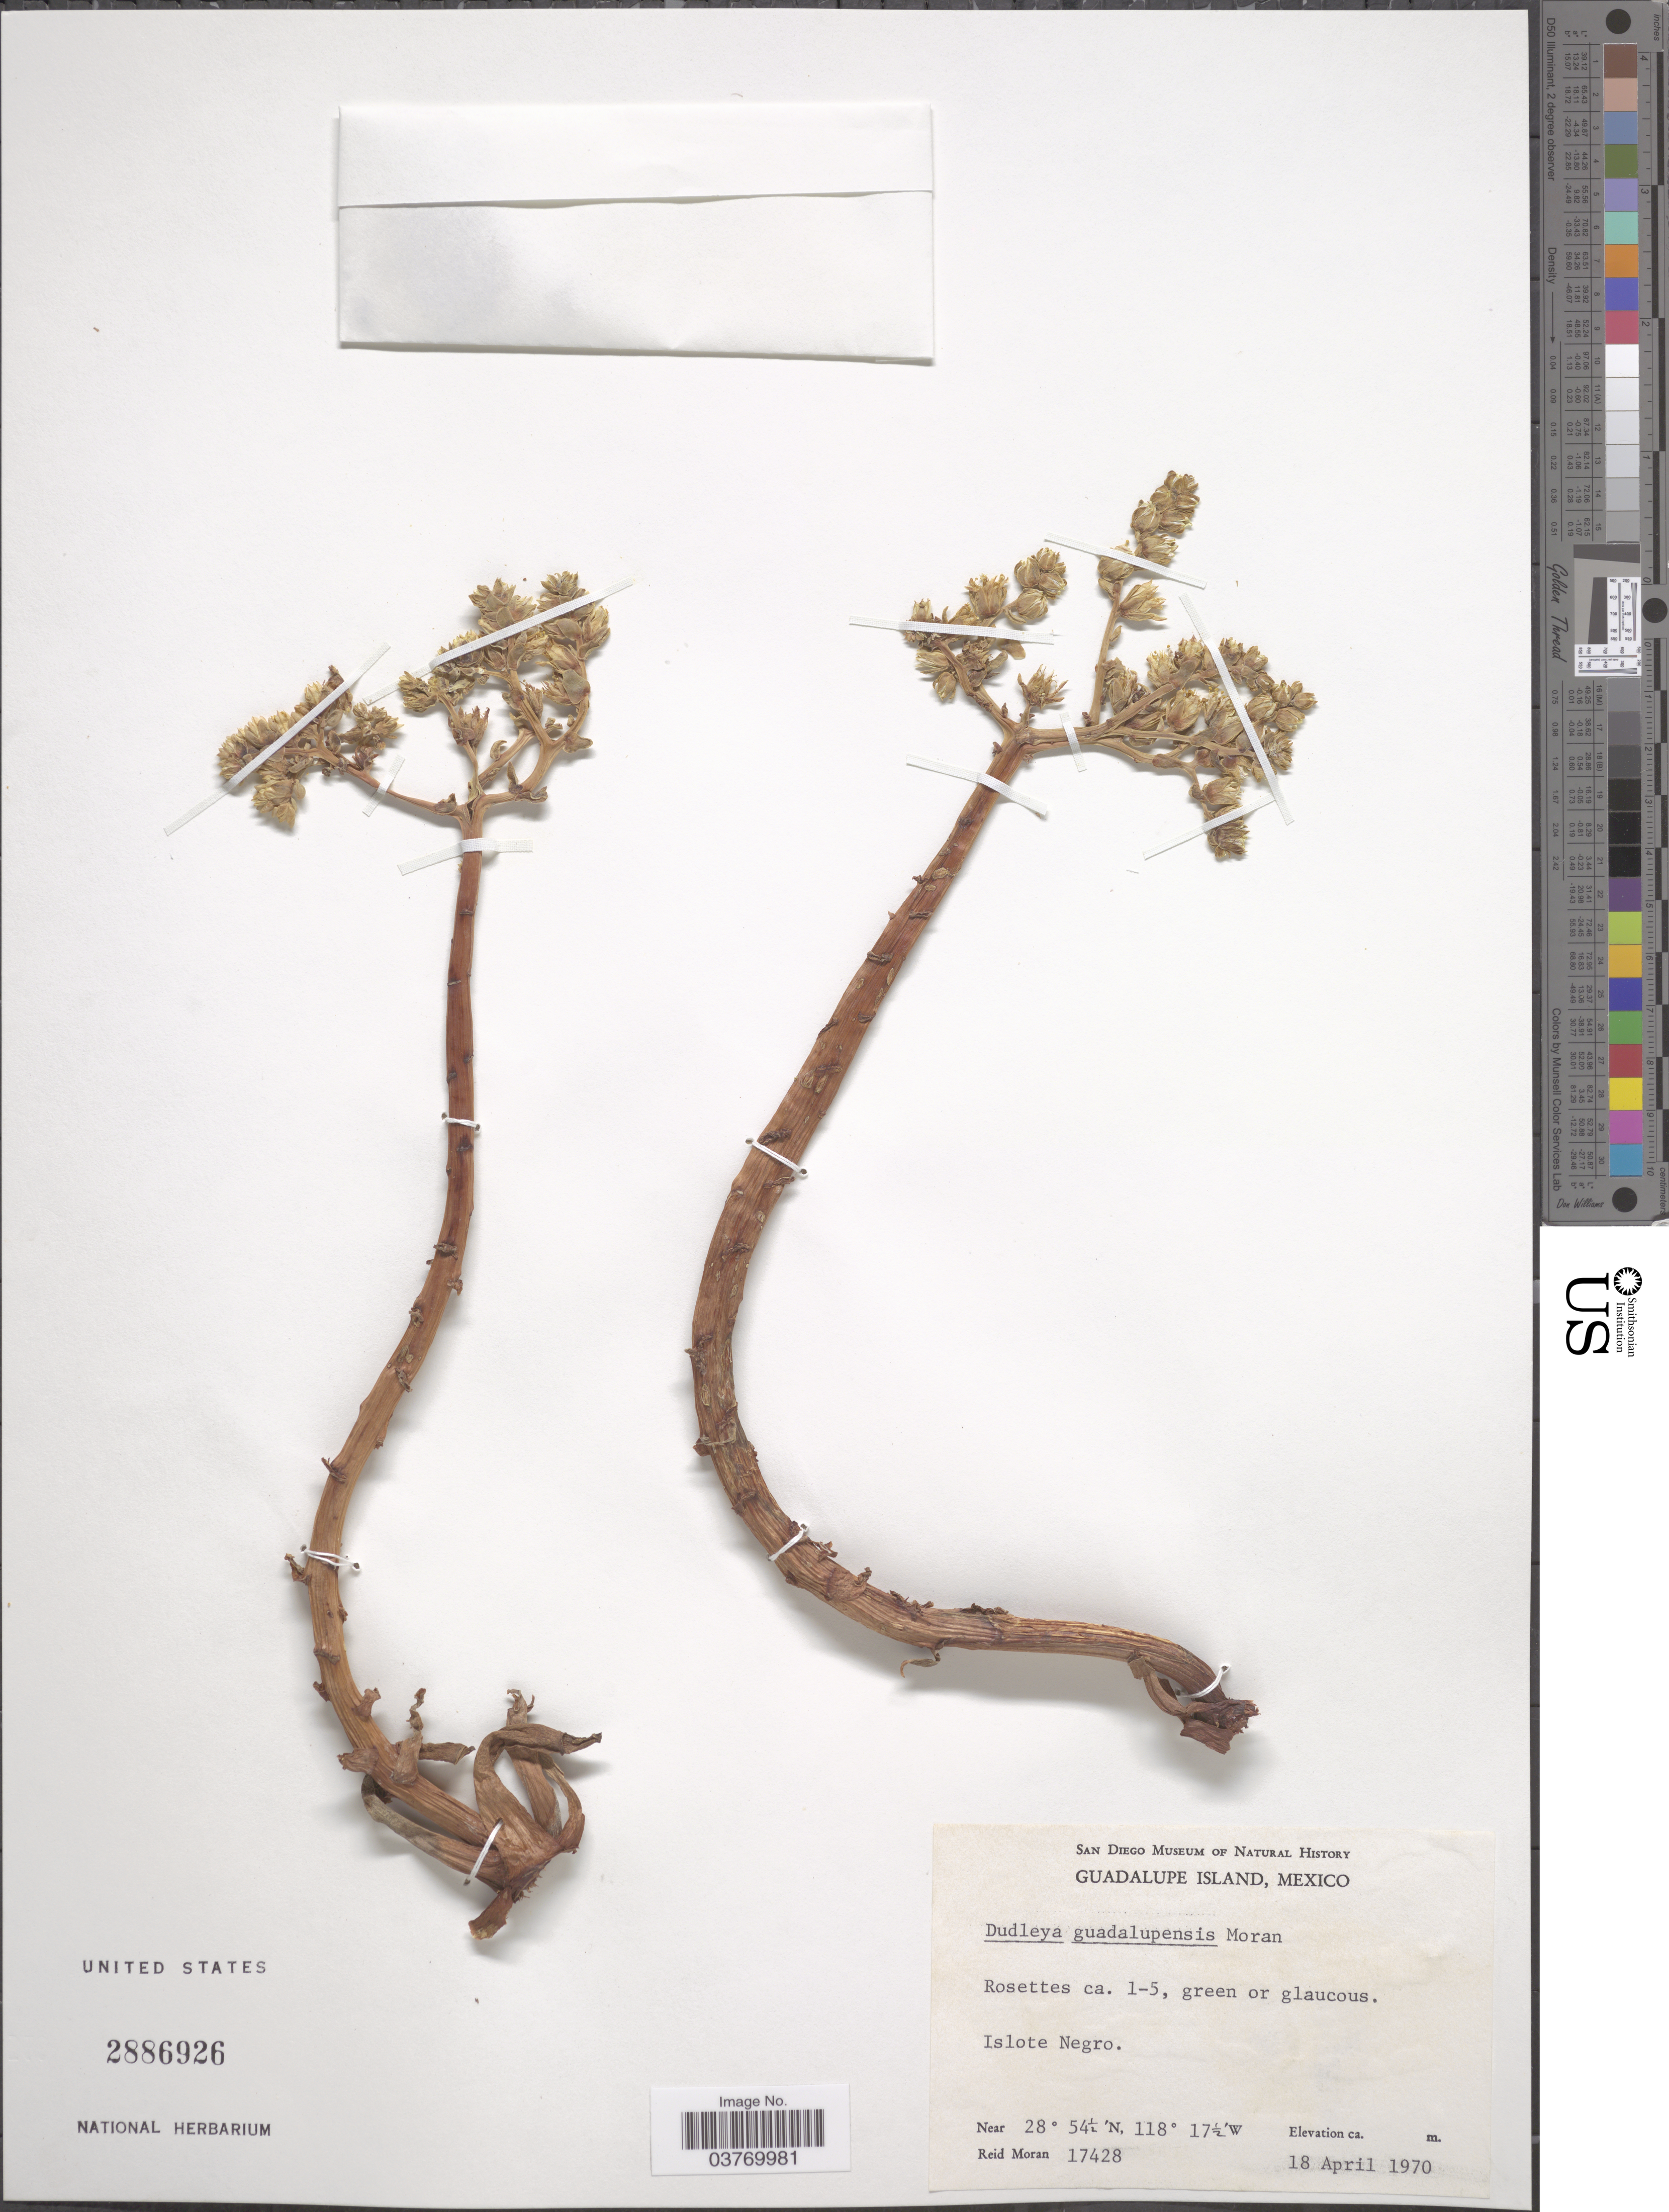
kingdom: Plantae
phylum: Tracheophyta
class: Magnoliopsida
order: Saxifragales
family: Crassulaceae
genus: Dudleya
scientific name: Dudleya guadalupensis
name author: Moran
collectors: R. V. Moran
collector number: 17428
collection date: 1970-04-18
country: Mexico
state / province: Baja California Norte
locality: Guadalupe Island. Islote Negro.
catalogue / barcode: US 2886926